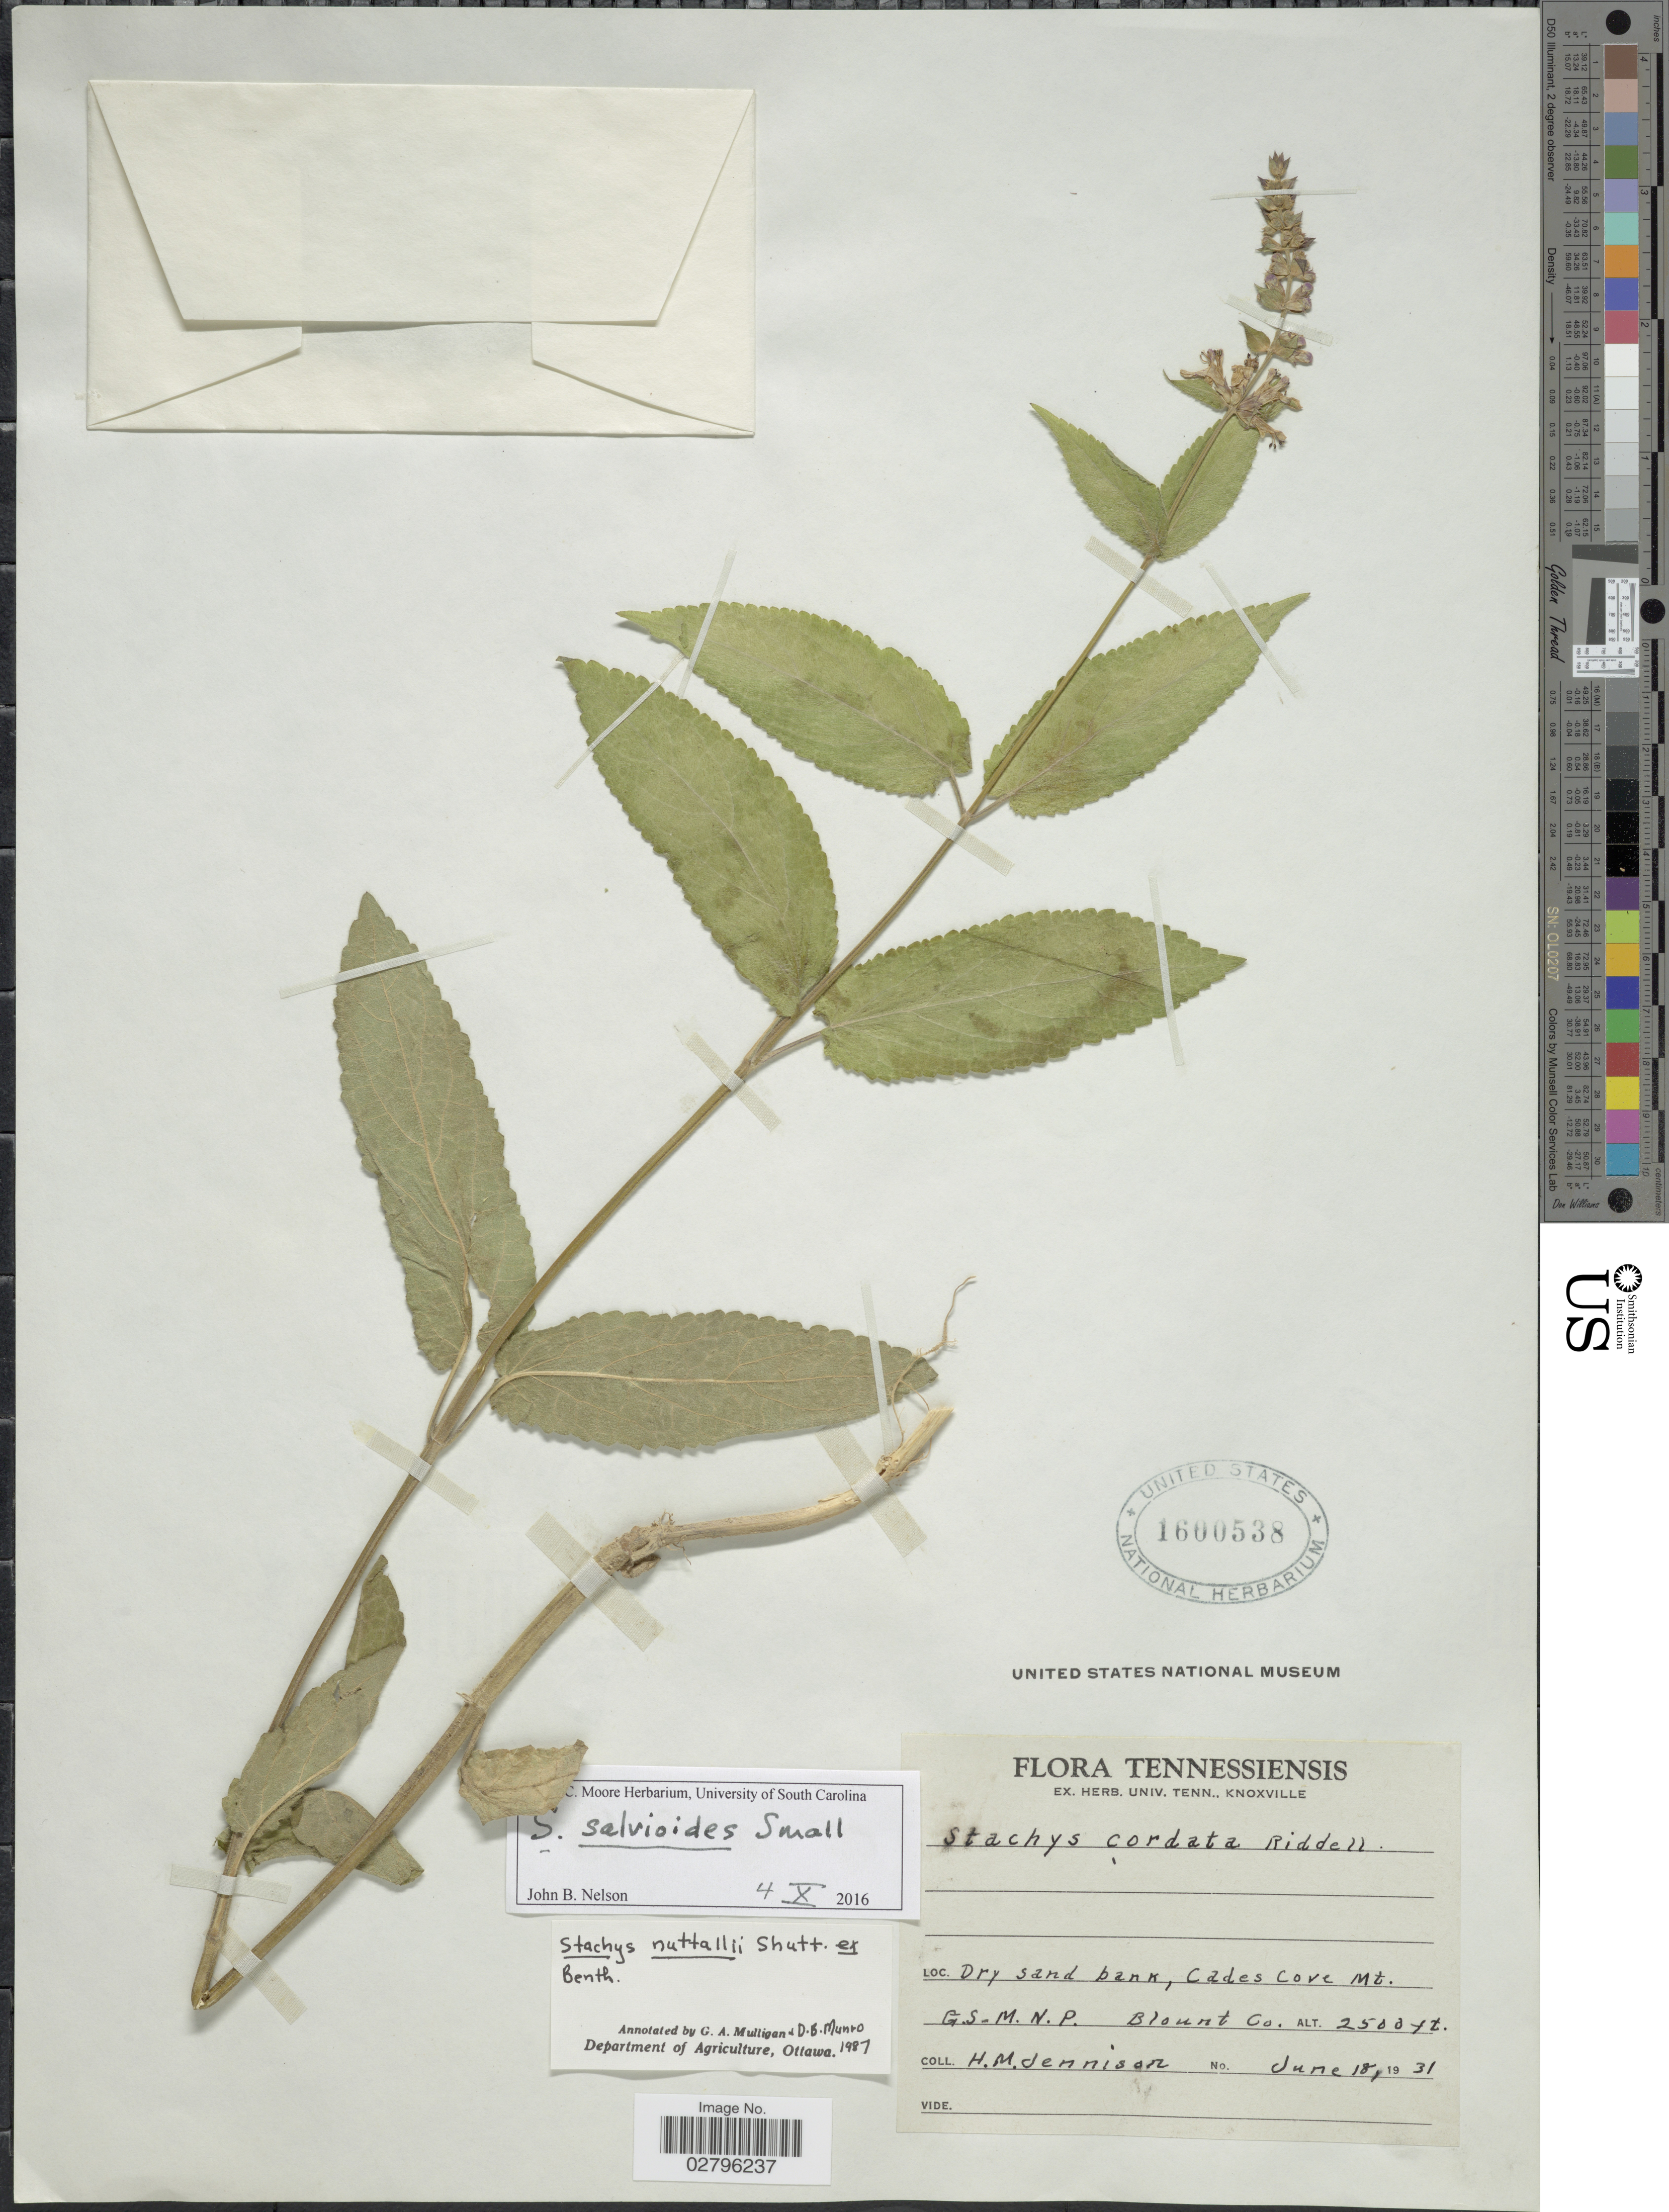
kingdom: Plantae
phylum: Tracheophyta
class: Magnoliopsida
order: Lamiales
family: Lamiaceae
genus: Stachys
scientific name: Stachys cordata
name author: Riddell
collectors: H. Jennison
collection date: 1931-06-18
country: United States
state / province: Tennessee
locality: Tennessiensis. Dry sand bank, Cades Cove Mt. G.S.-M.N.P. Blount Co.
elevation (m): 762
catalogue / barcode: US 1600538